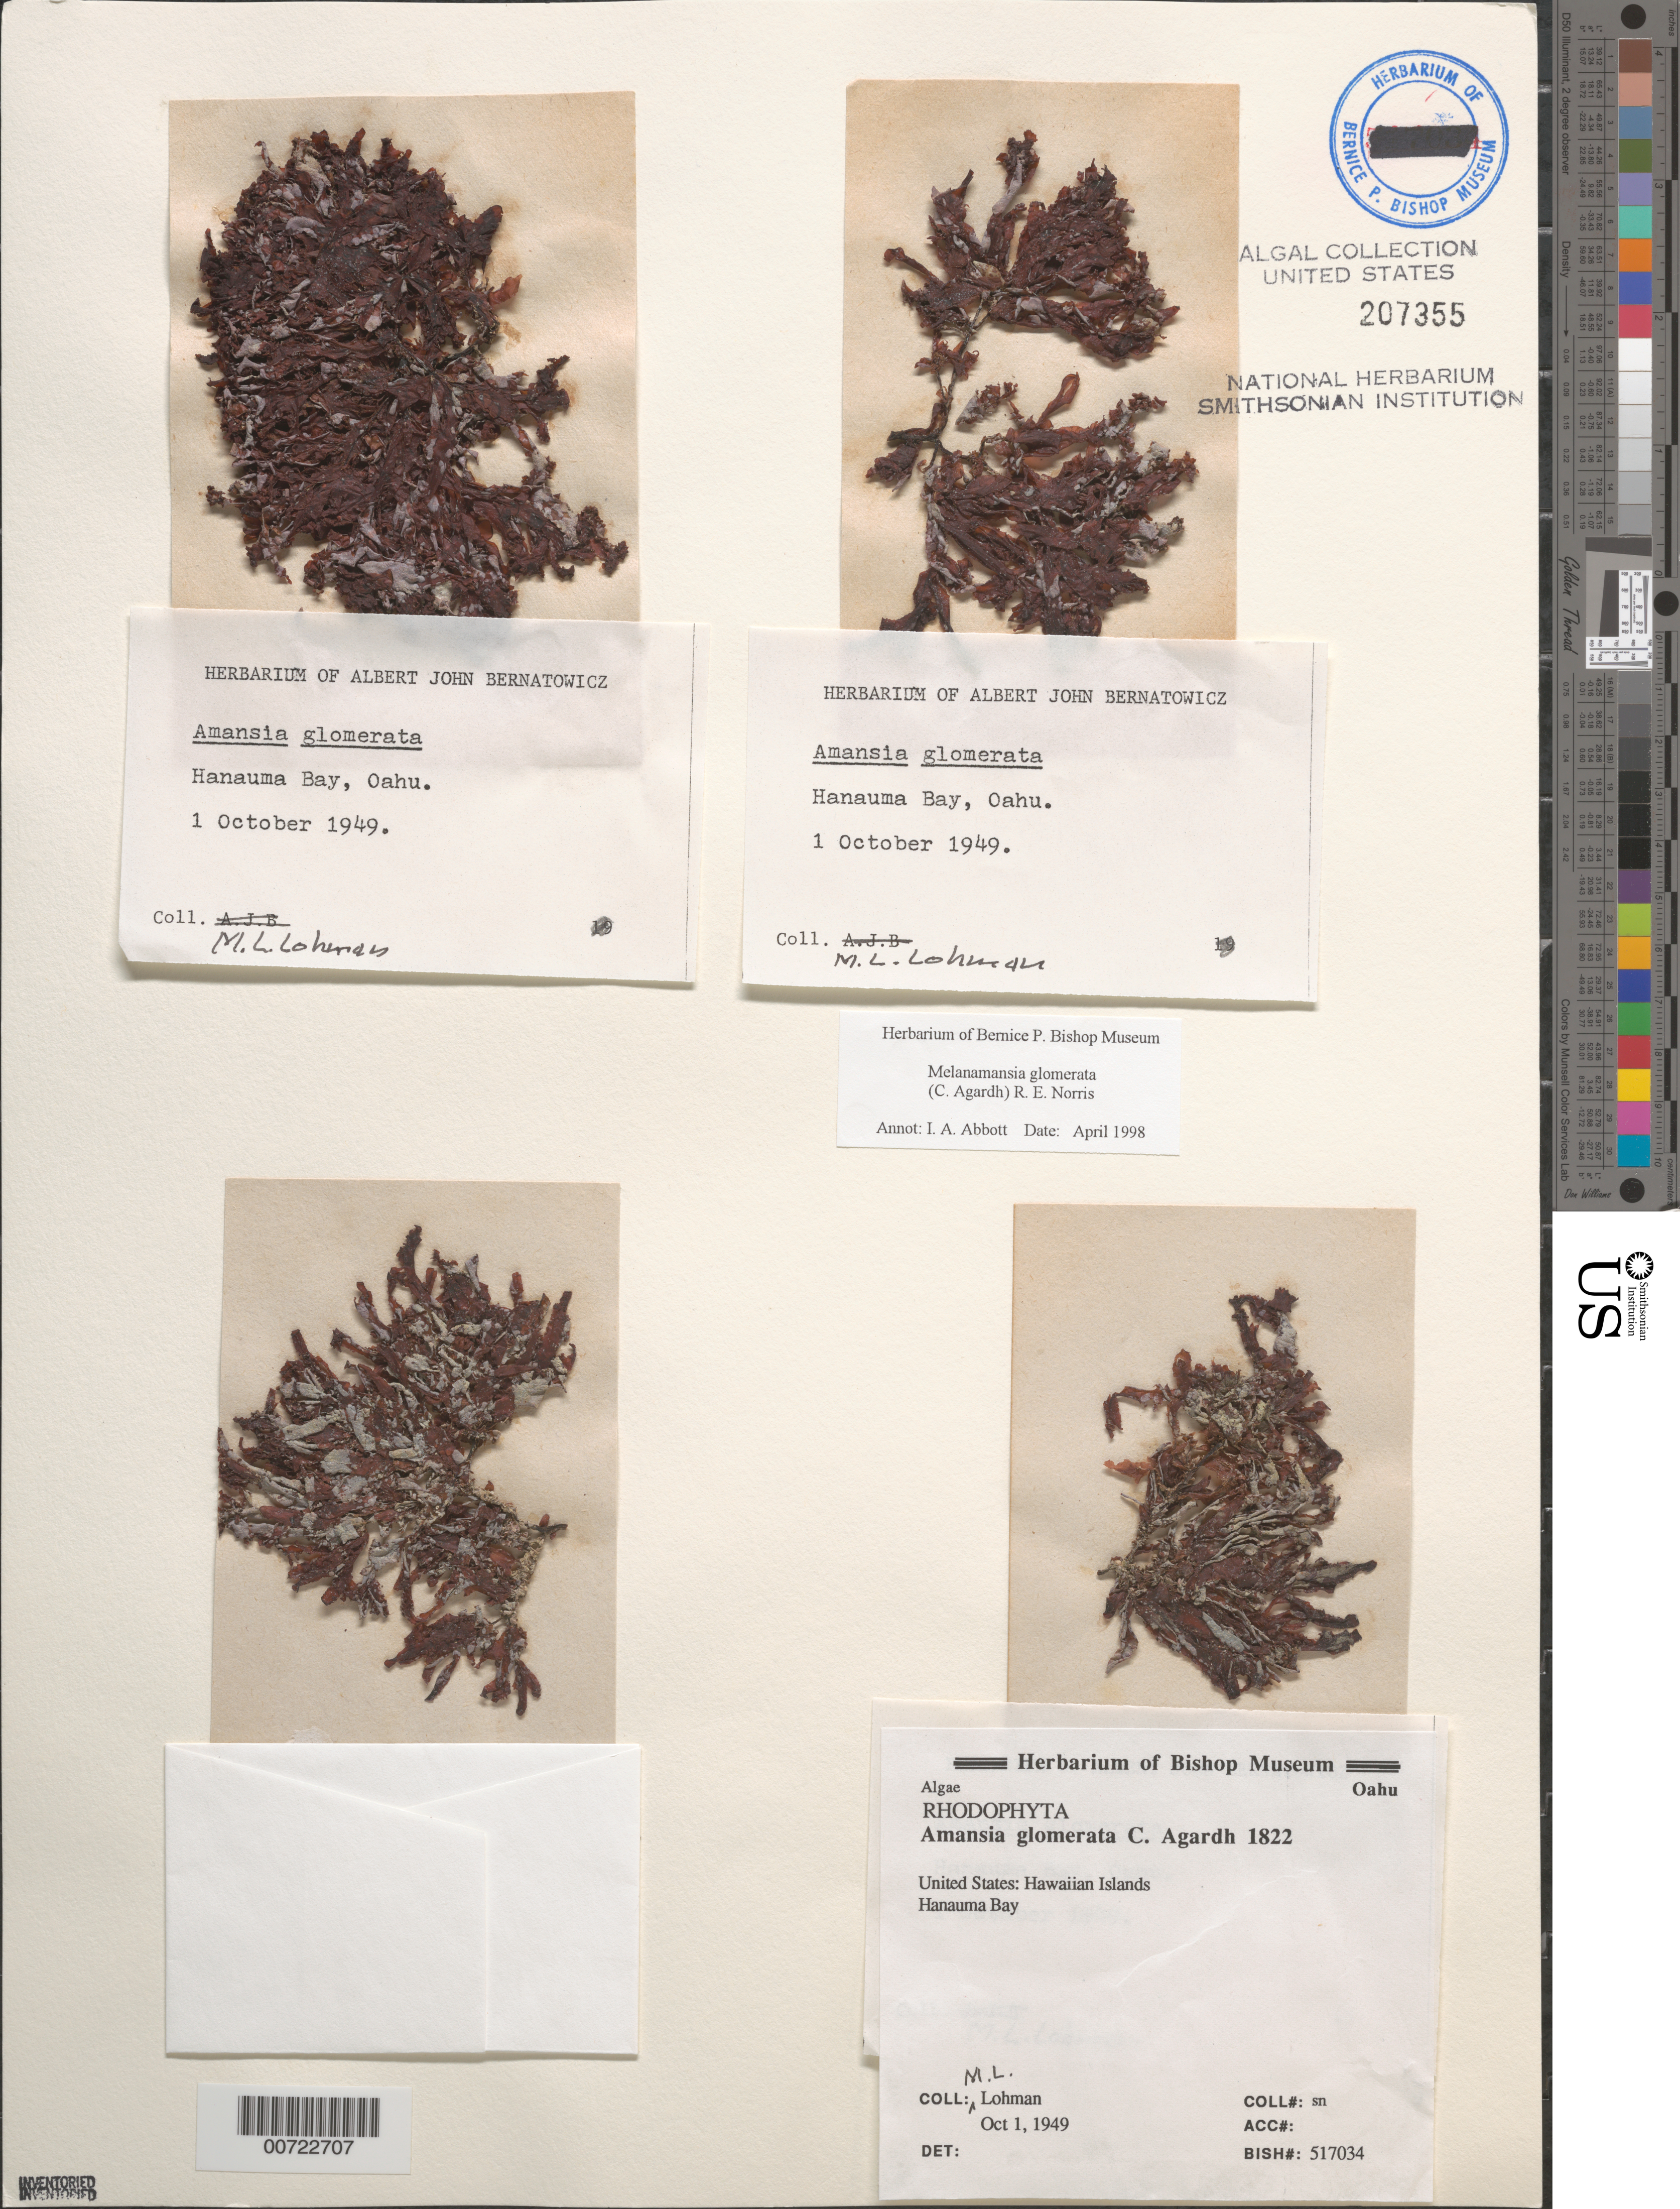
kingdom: Plantae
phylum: Rhodophyta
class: Florideophyceae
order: Ceramiales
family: Rhodomelaceae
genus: Amansia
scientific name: Amansia glomerata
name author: C. Agardh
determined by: Algae name updating Project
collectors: M. Lohman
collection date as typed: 01 Oct 1949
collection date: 1949-10-01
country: United States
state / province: Hawaii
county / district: Honolulu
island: Oahu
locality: Hanauma Bay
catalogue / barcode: US 207355